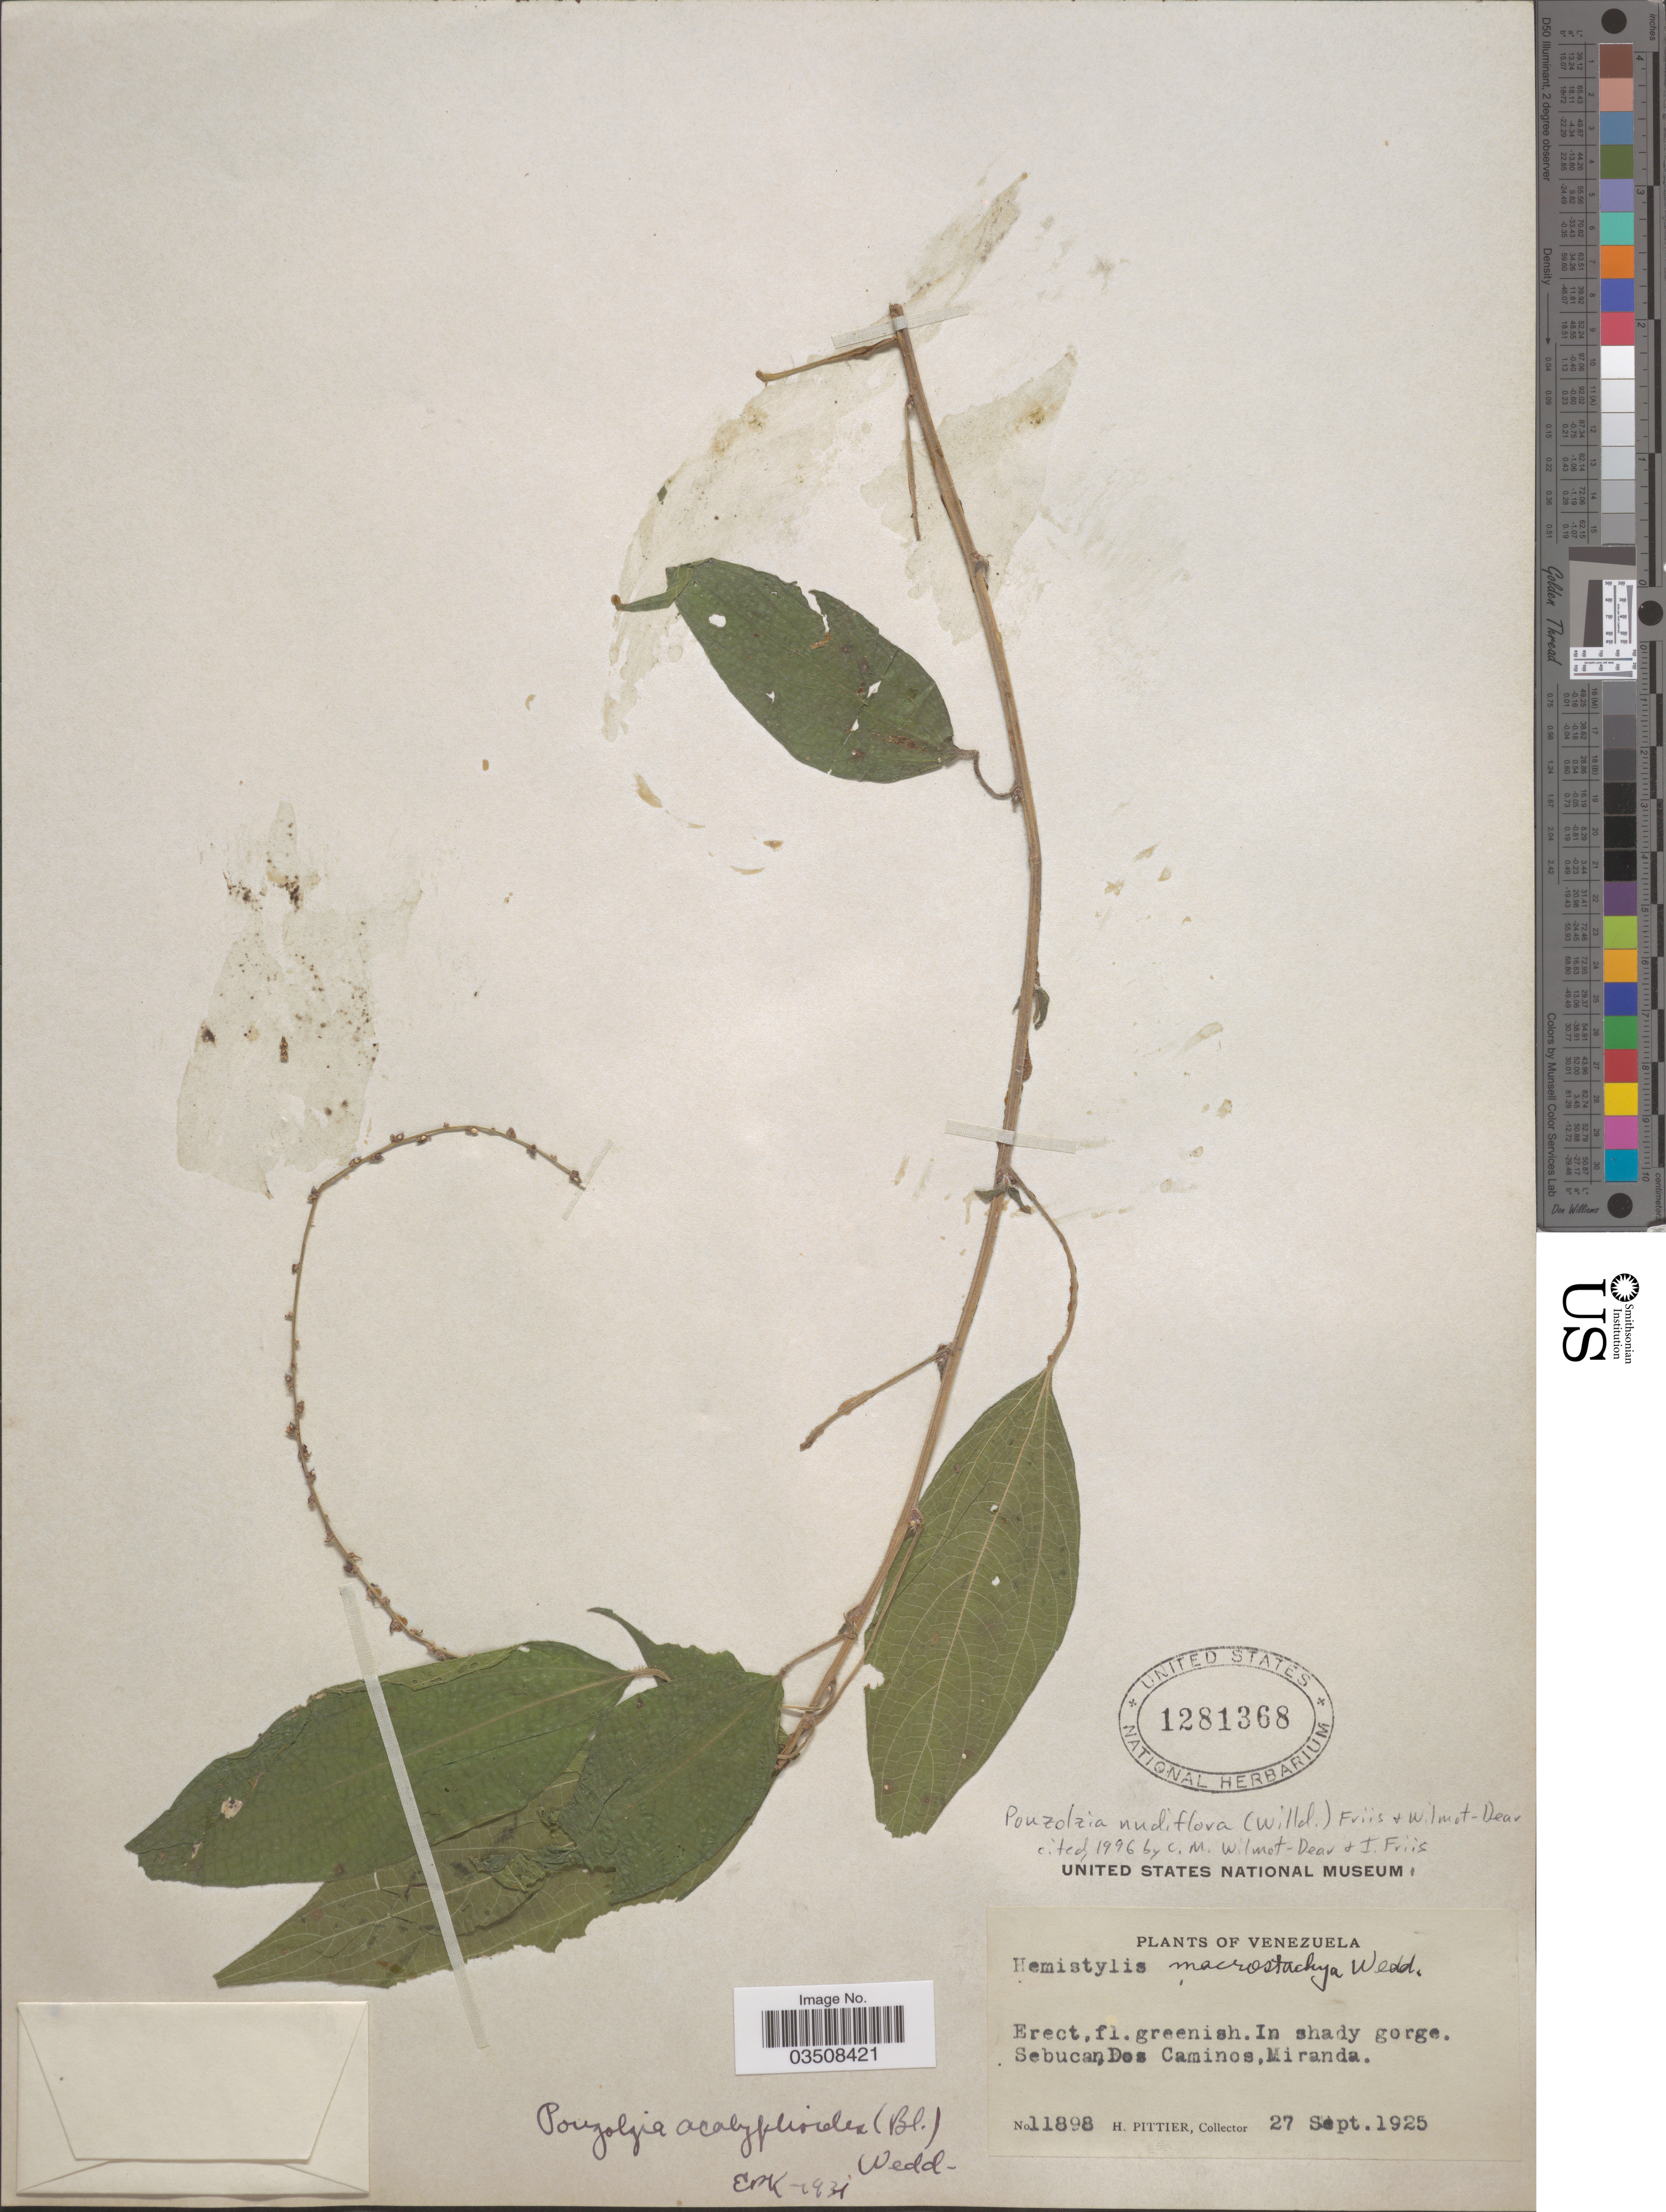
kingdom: Plantae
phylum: Tracheophyta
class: Magnoliopsida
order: Rosales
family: Urticaceae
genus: Pouzolzia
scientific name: Pouzolzia nudiflora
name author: (Willd.) Friis & Wilmot-Dear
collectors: H. F. Pittier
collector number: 11898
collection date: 1925-09-27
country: Venezuela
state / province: Miranda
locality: Sebucan Dos Caminos.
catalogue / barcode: US 1281368